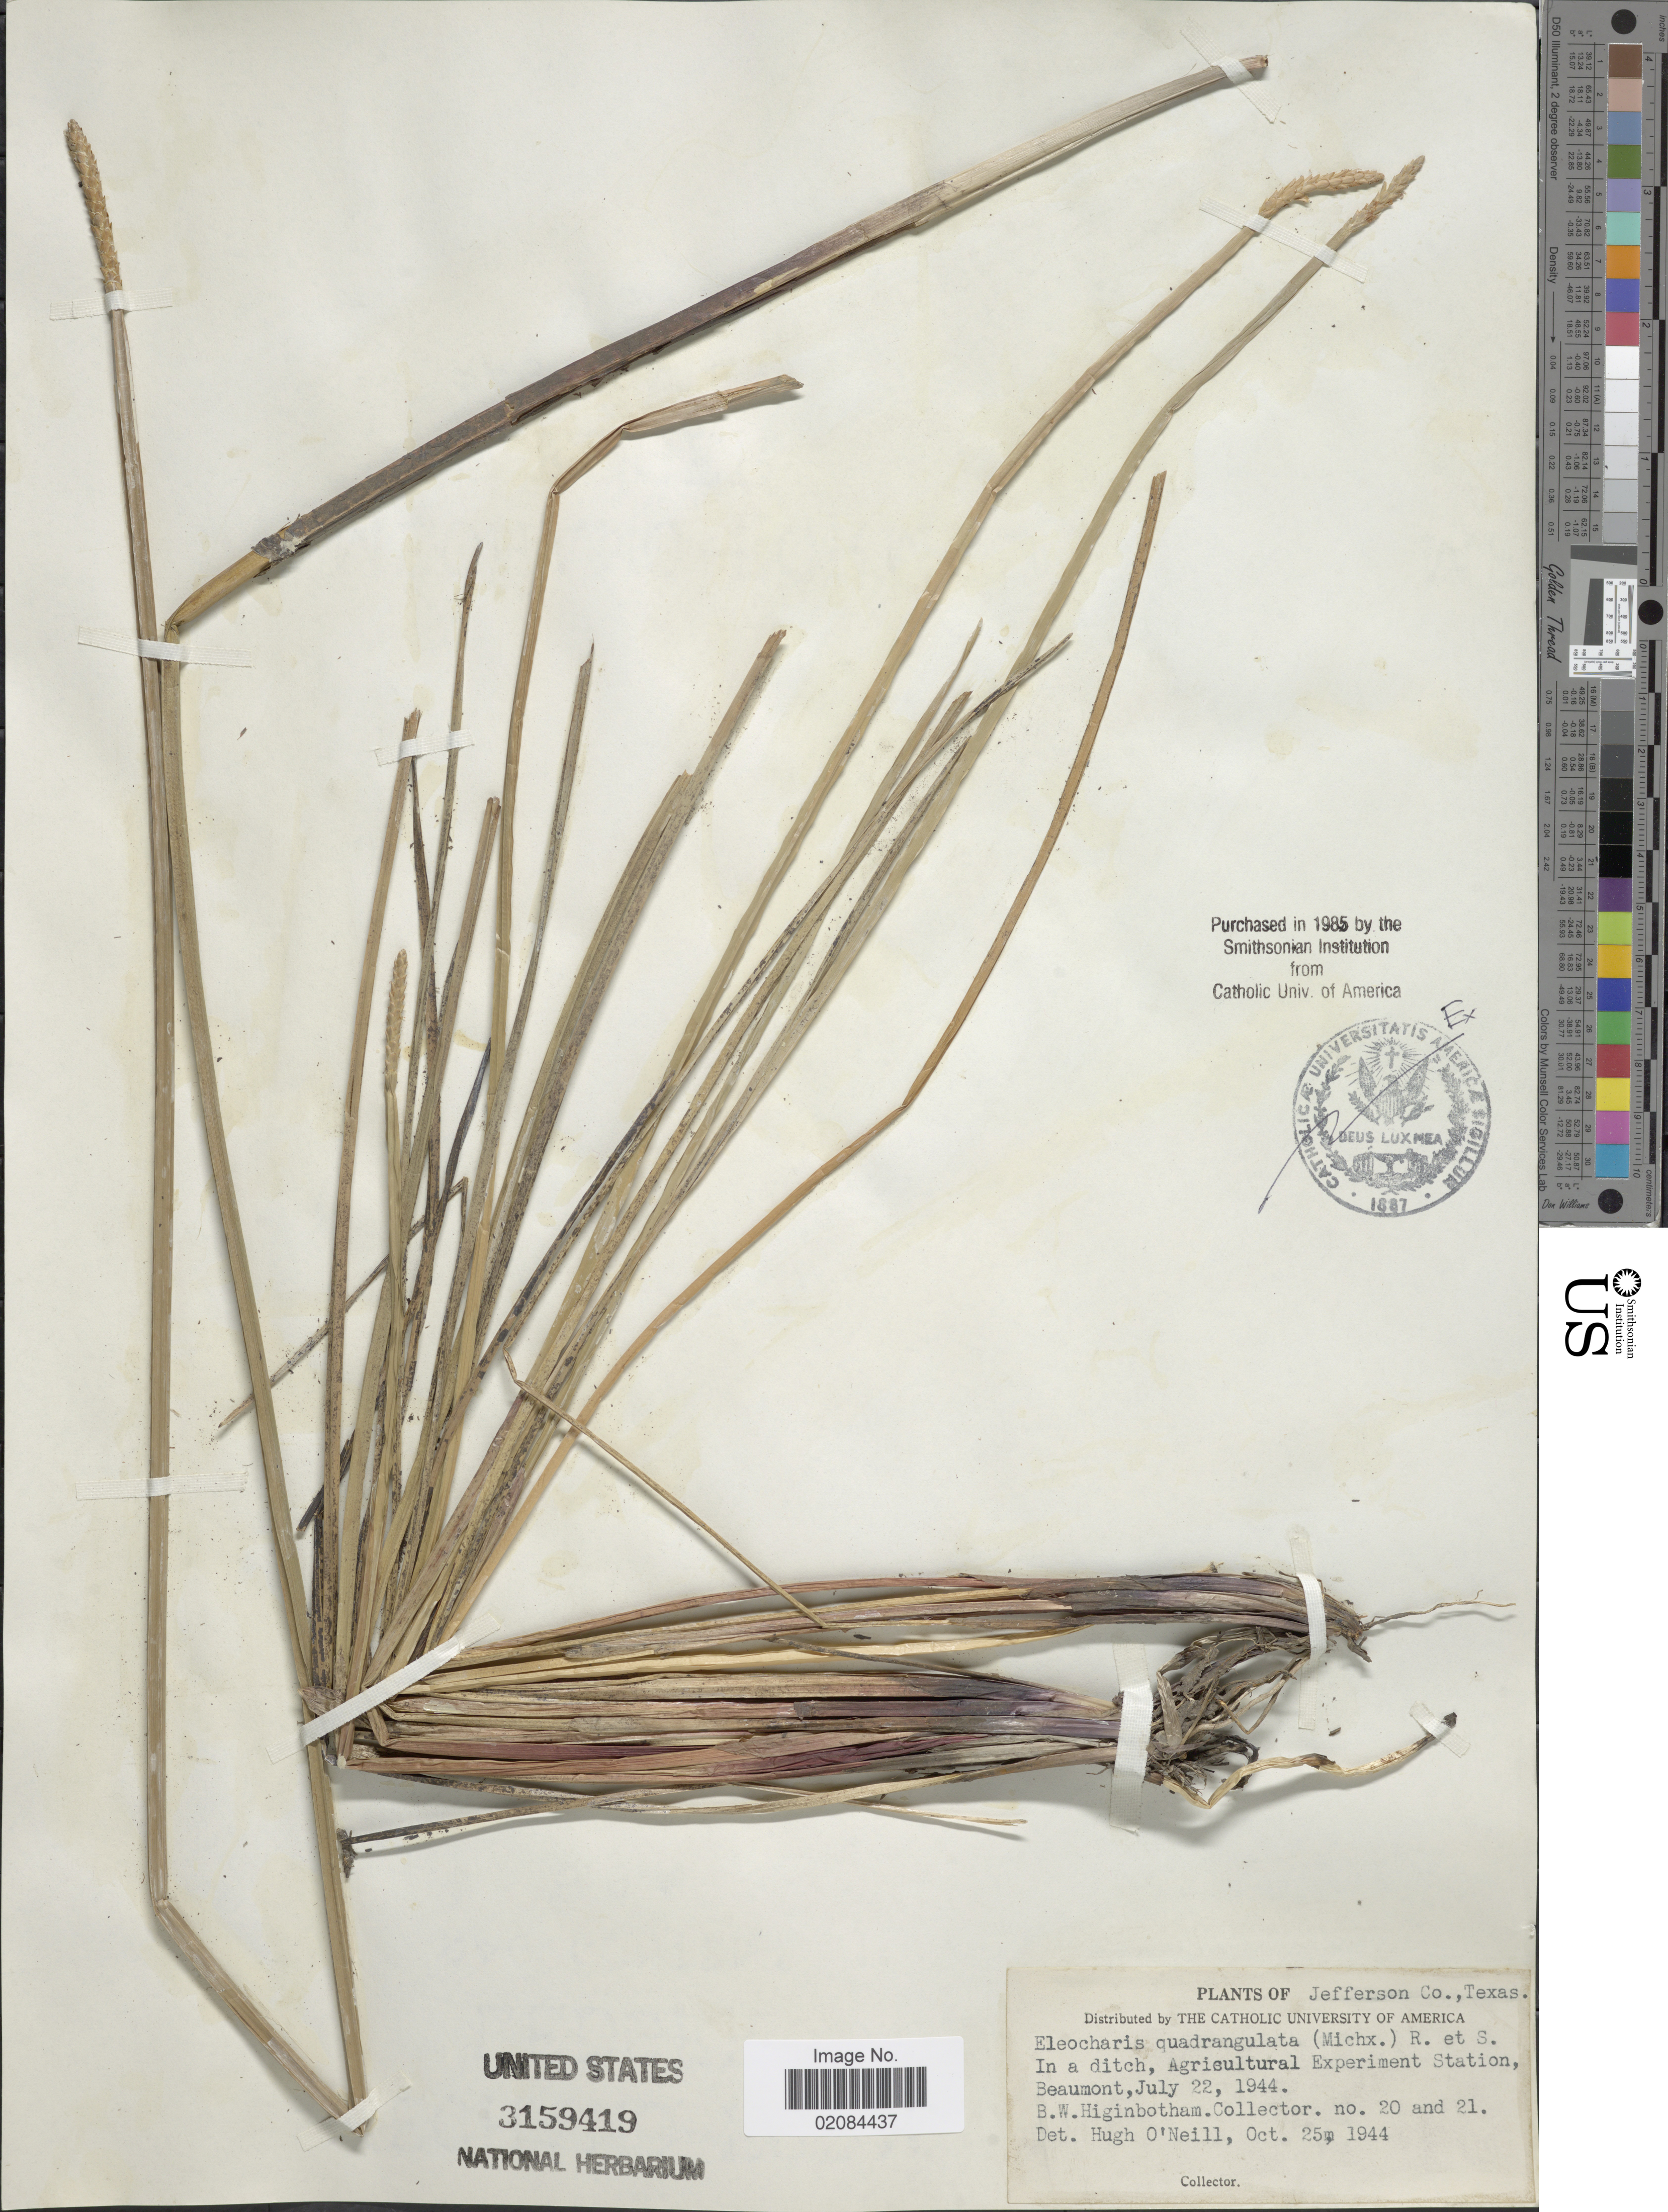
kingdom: Plantae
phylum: Tracheophyta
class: Liliopsida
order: Poales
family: Cyperaceae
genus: Eleocharis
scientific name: Eleocharis quadrangulata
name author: (Michx.) Roem. & Schult.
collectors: N. Higinbotham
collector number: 20/21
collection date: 1944-07-22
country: United States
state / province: Texas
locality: Jefferson Co. Agricultural Experiment Station, Beaumont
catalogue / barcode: US 3159419